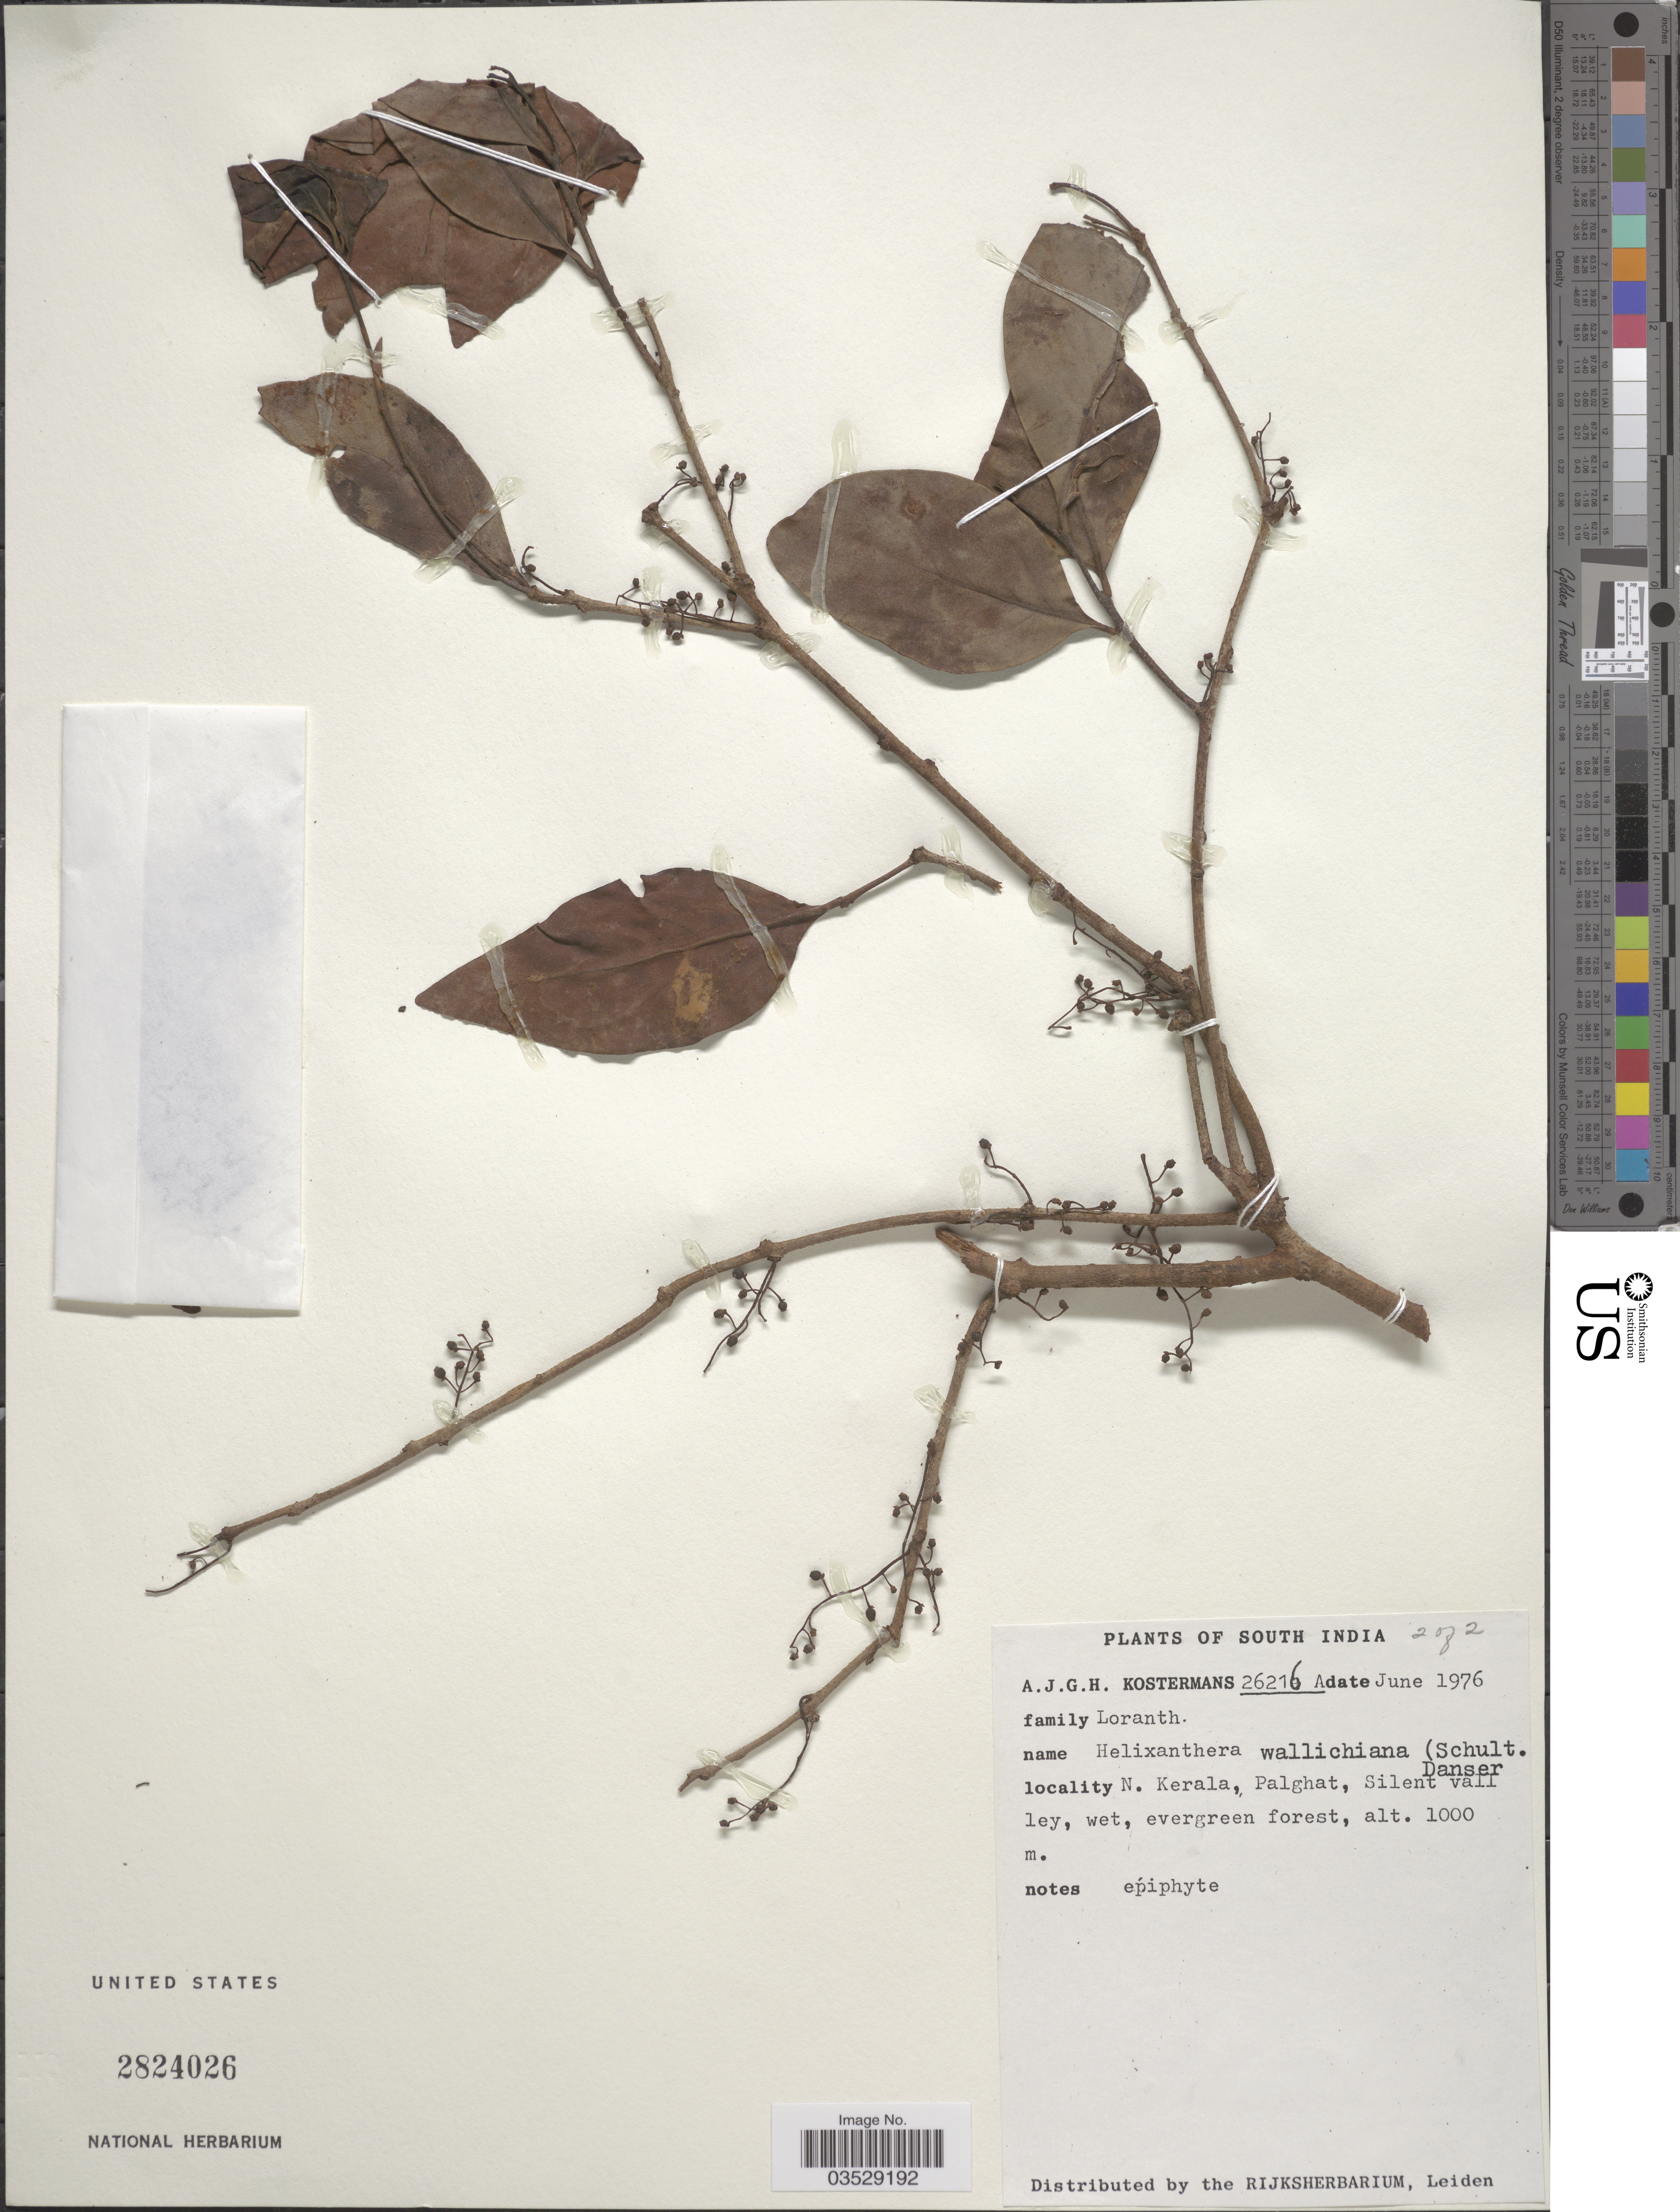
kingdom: Plantae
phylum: Tracheophyta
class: Magnoliopsida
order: Santalales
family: Loranthaceae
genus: Helixanthera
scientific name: Helixanthera wallichiana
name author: Danser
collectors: A. J. G. Kostermans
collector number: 26216A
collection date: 1976-06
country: India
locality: South India. N. Kerala, Palghat, Silent valley.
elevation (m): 1000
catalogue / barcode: US 2824026